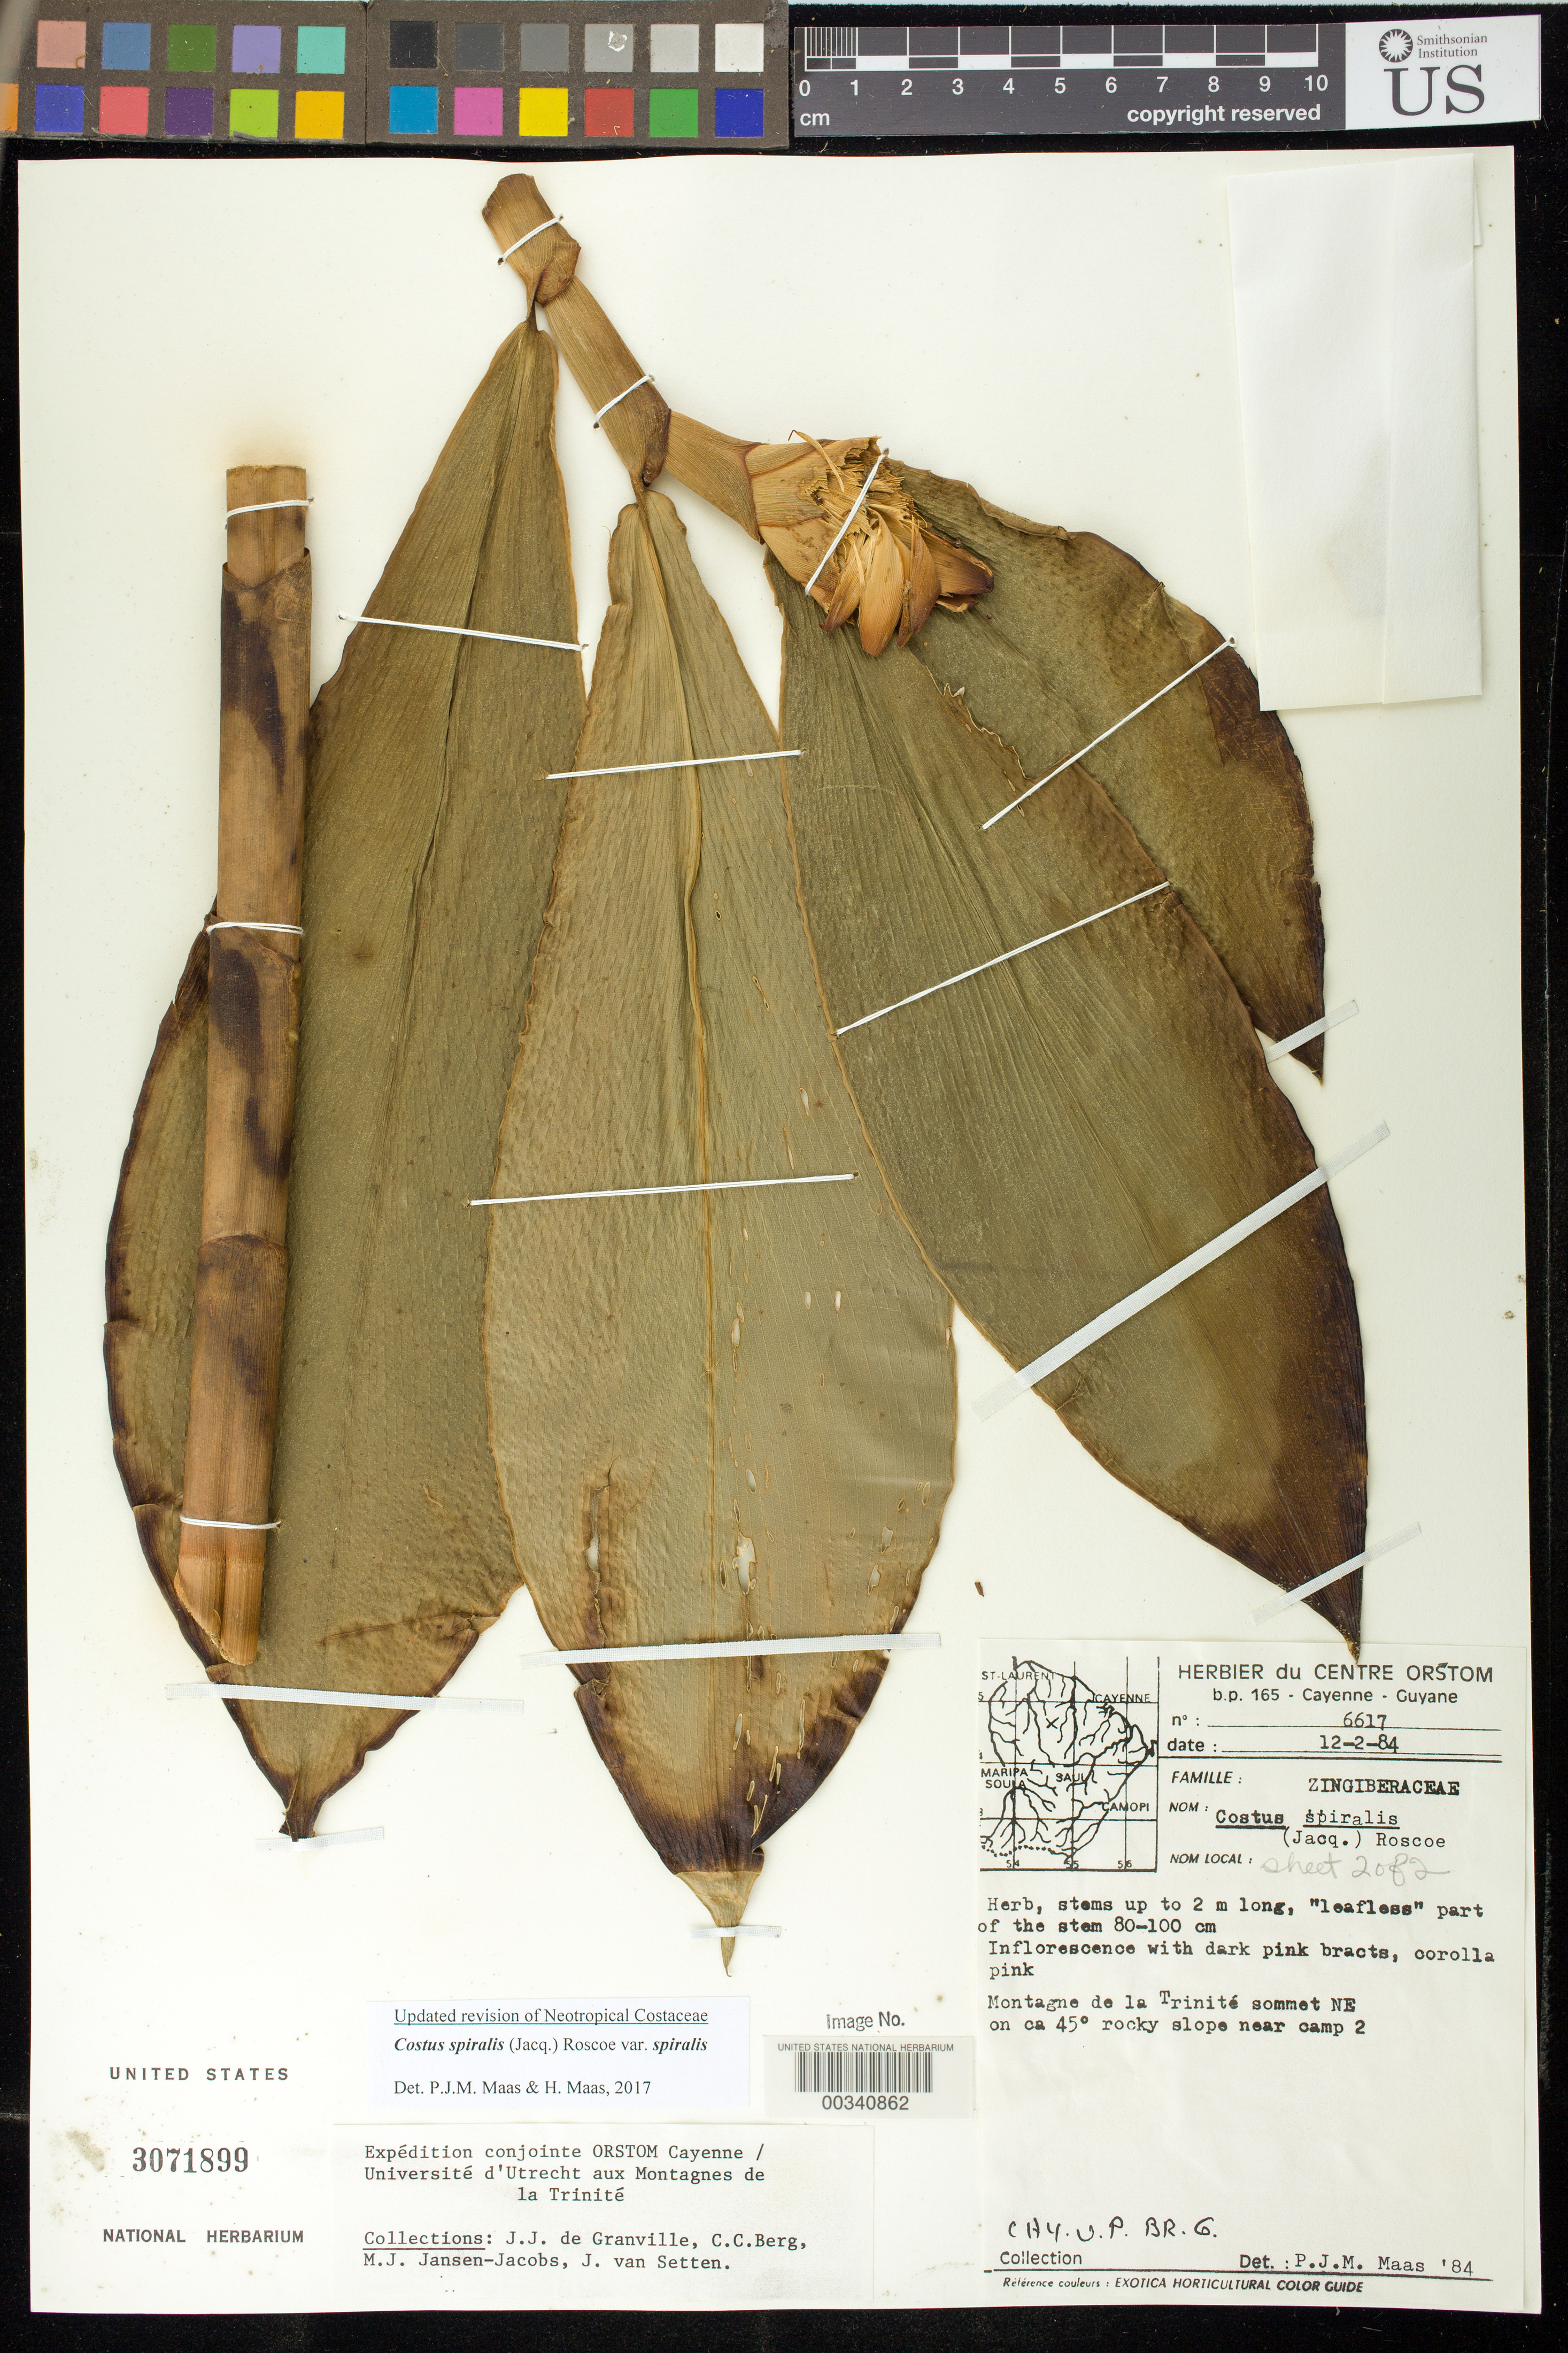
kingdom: Plantae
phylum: Tracheophyta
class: Liliopsida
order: Zingiberales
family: Costaceae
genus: Costus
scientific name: Costus spiralis var. spiralis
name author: (Jacq.) Roscoe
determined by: Maas, Paul J.; Maas, H.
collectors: J.-J. de Granville, C. C. Berg, M. J. Jansen-Jacobs & J. van Setten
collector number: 6617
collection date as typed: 12 Feb 1984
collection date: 1984-02-12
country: French Guiana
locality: Montagne de la trinite sommet ne near camp 2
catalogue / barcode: US 3071899